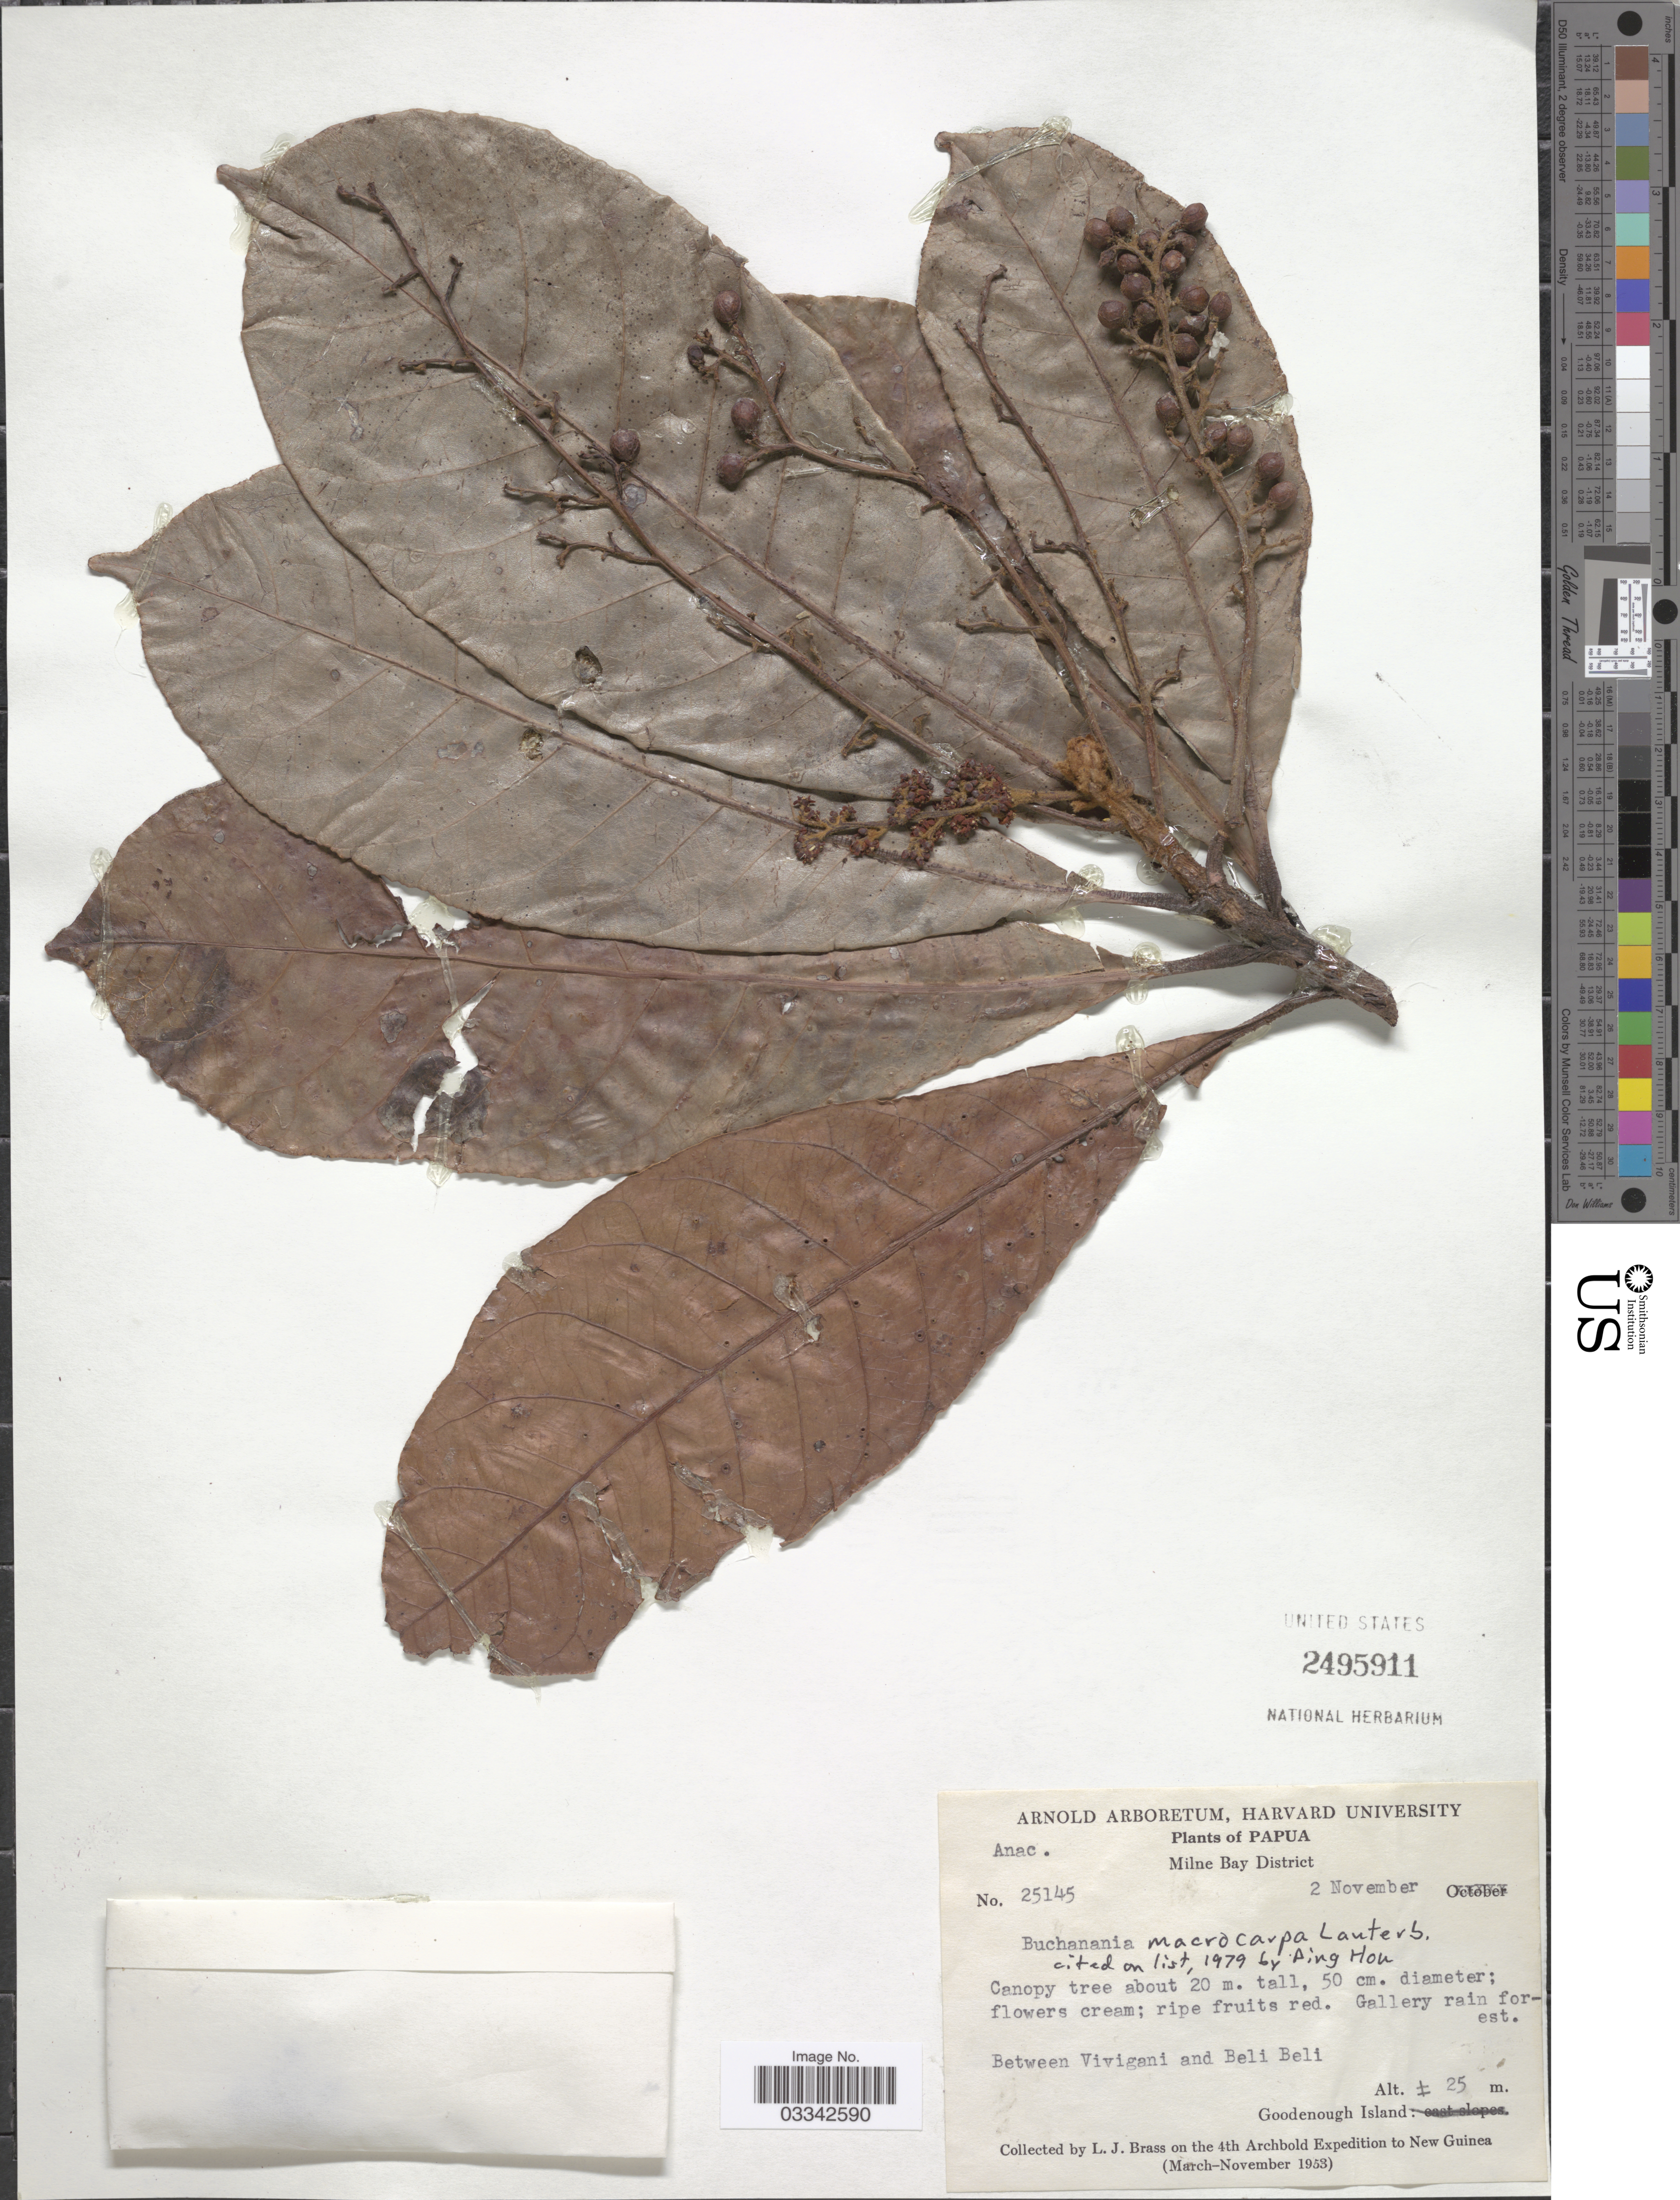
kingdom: Plantae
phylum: Tracheophyta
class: Magnoliopsida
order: Sapindales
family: Anacardiaceae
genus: Buchanania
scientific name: Buchanania macrocarpa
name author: Lauterb.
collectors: L. J. Brass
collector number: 25145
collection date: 1953-11-02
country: Papua New Guinea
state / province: Milne Bay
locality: Milne Bay District. Gallery rain forest. Between Vivigani and Beli Beli. Goodenough Island. New Guinea.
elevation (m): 25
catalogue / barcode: US 2495911